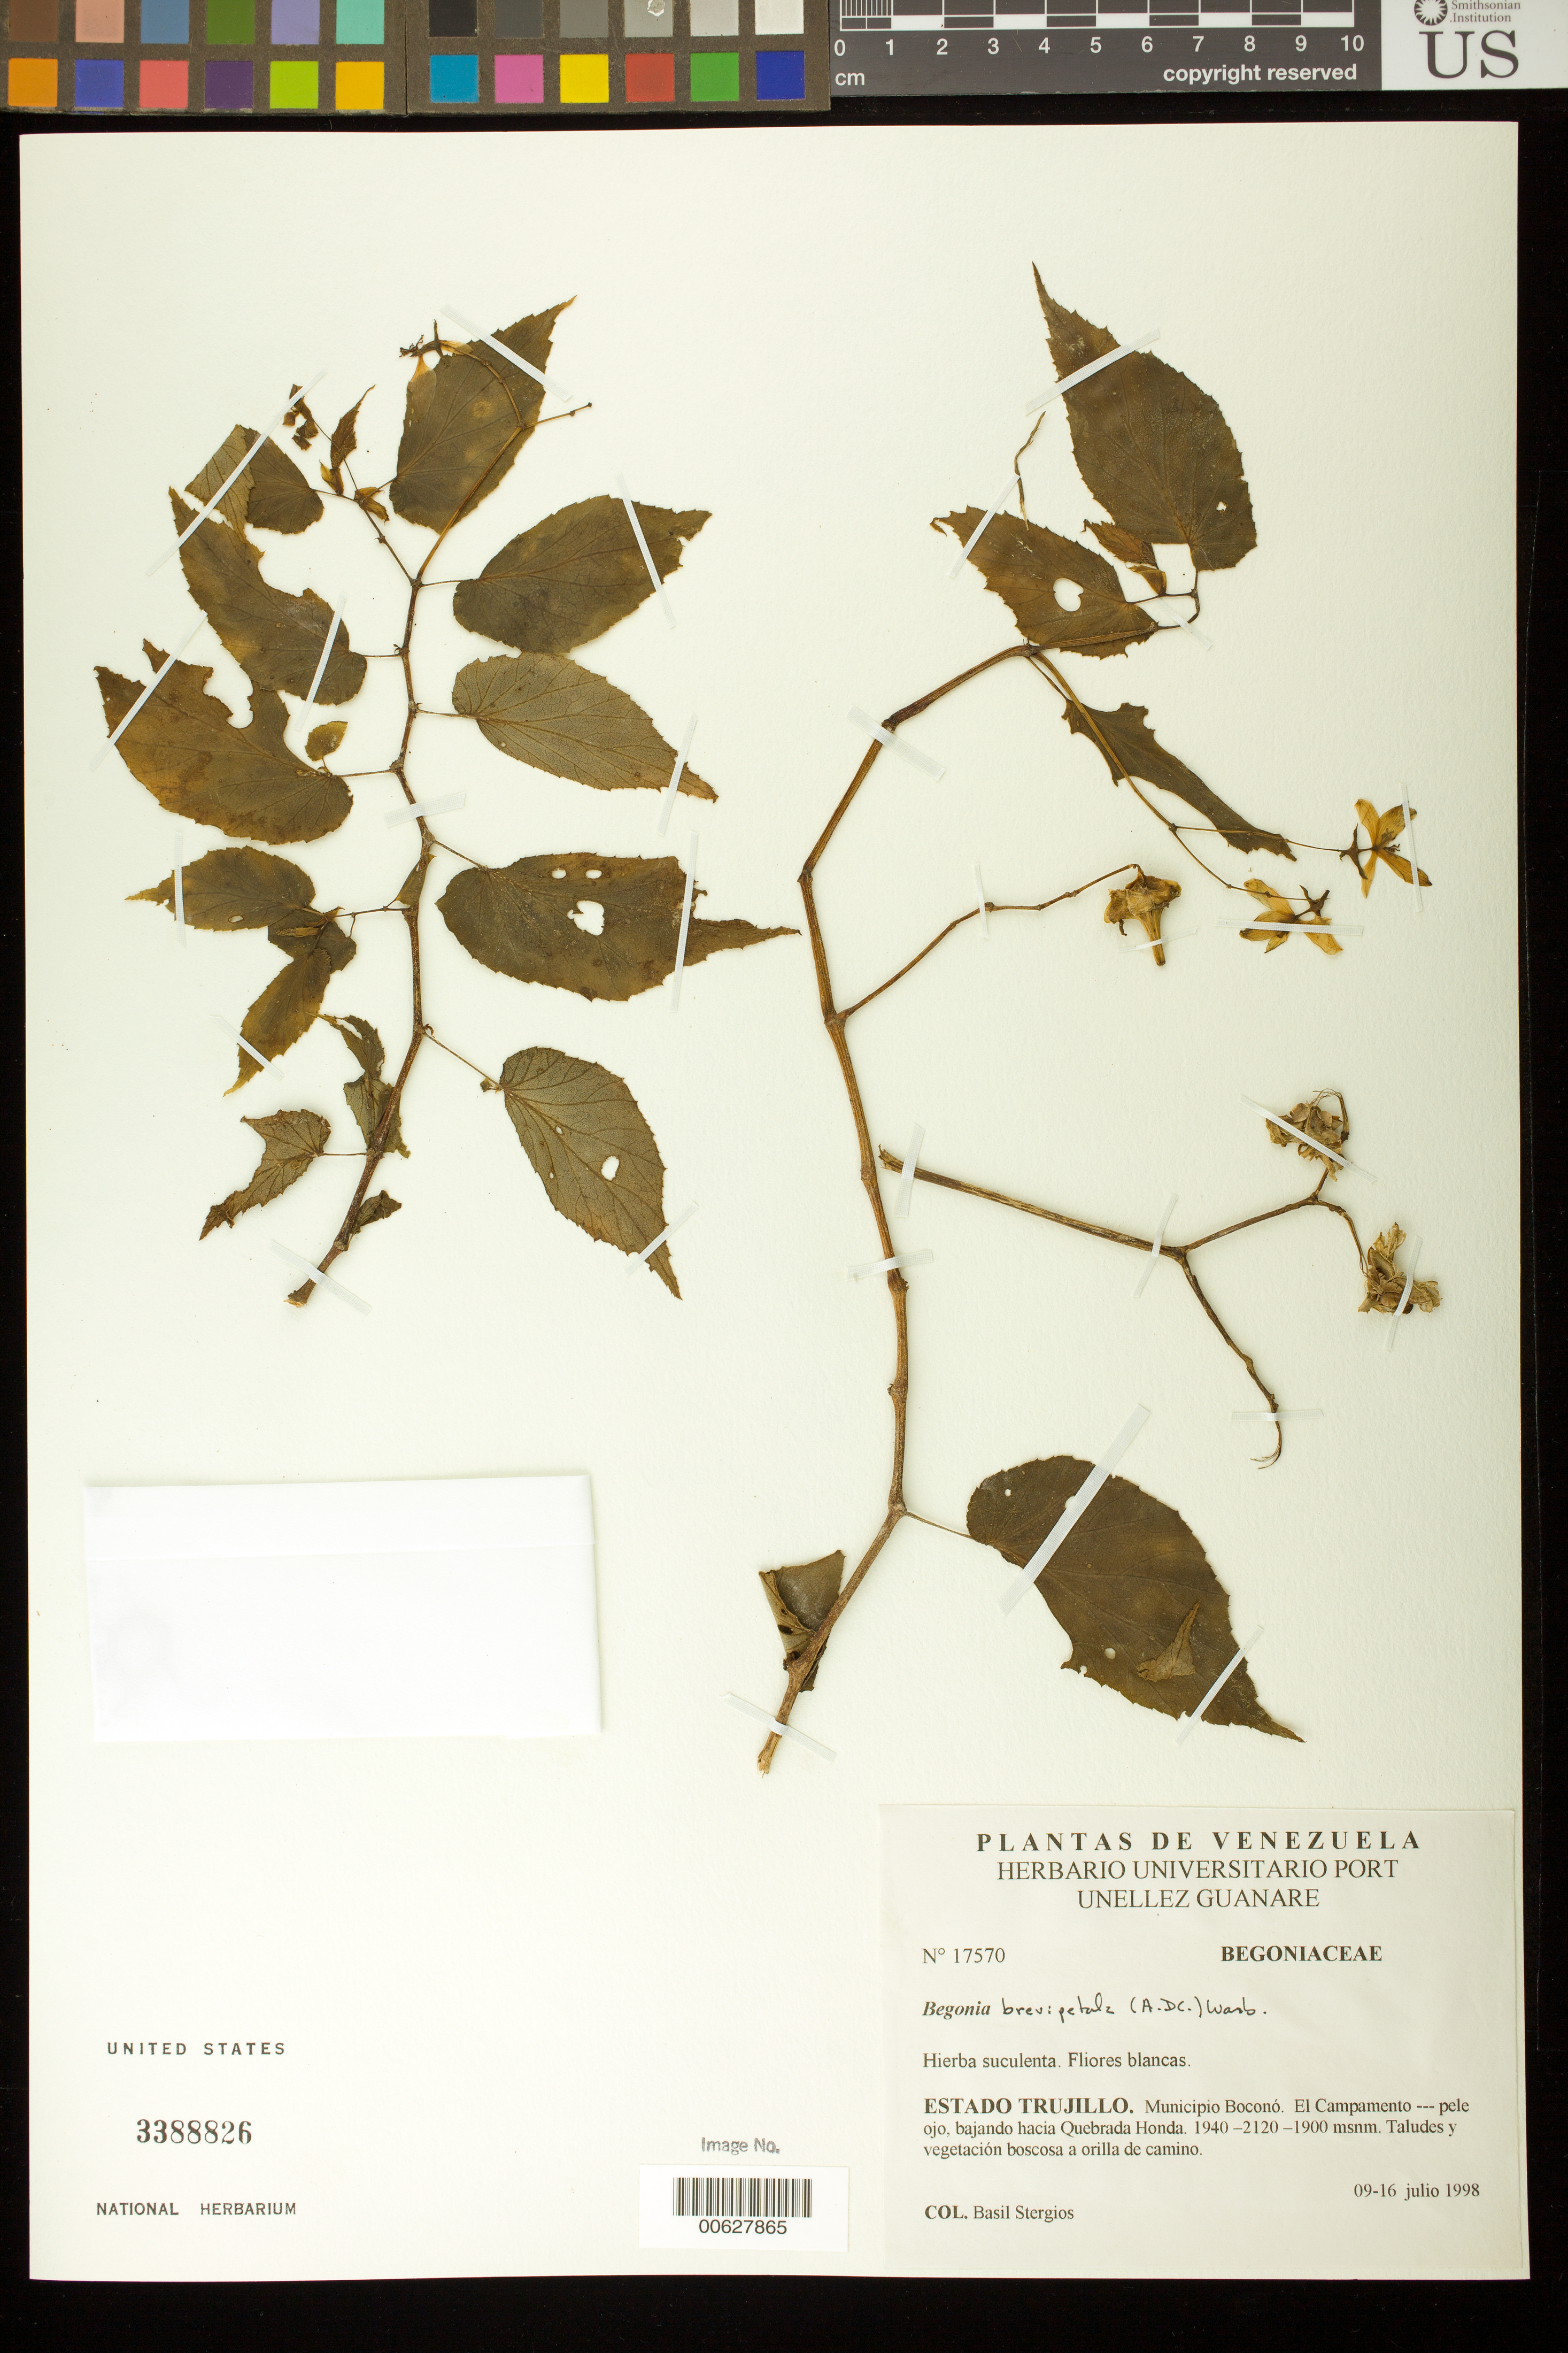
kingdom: Plantae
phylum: Tracheophyta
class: Magnoliopsida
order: Cucurbitales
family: Begoniaceae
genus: Begonia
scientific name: Begonia brevipetala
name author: (A. DC.) Warb.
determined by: Dorr, L. J., (BOT), Smithsonian Institution - National Museum of Natural History (UNITED STATES)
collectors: B. G. Stergios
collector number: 17570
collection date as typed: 09 Jul 1998 to 16 Jul 1998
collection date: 1998-07-09/1998-07-16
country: Venezuela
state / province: Trujillo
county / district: Boconó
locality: Parque Nacional Guaramacal, El campamento-pele ojo, bajando hacia Quebrada Honda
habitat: Taludes y vegetación boscosa a orilla de camino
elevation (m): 1900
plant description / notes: PORT, US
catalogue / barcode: US 3388826